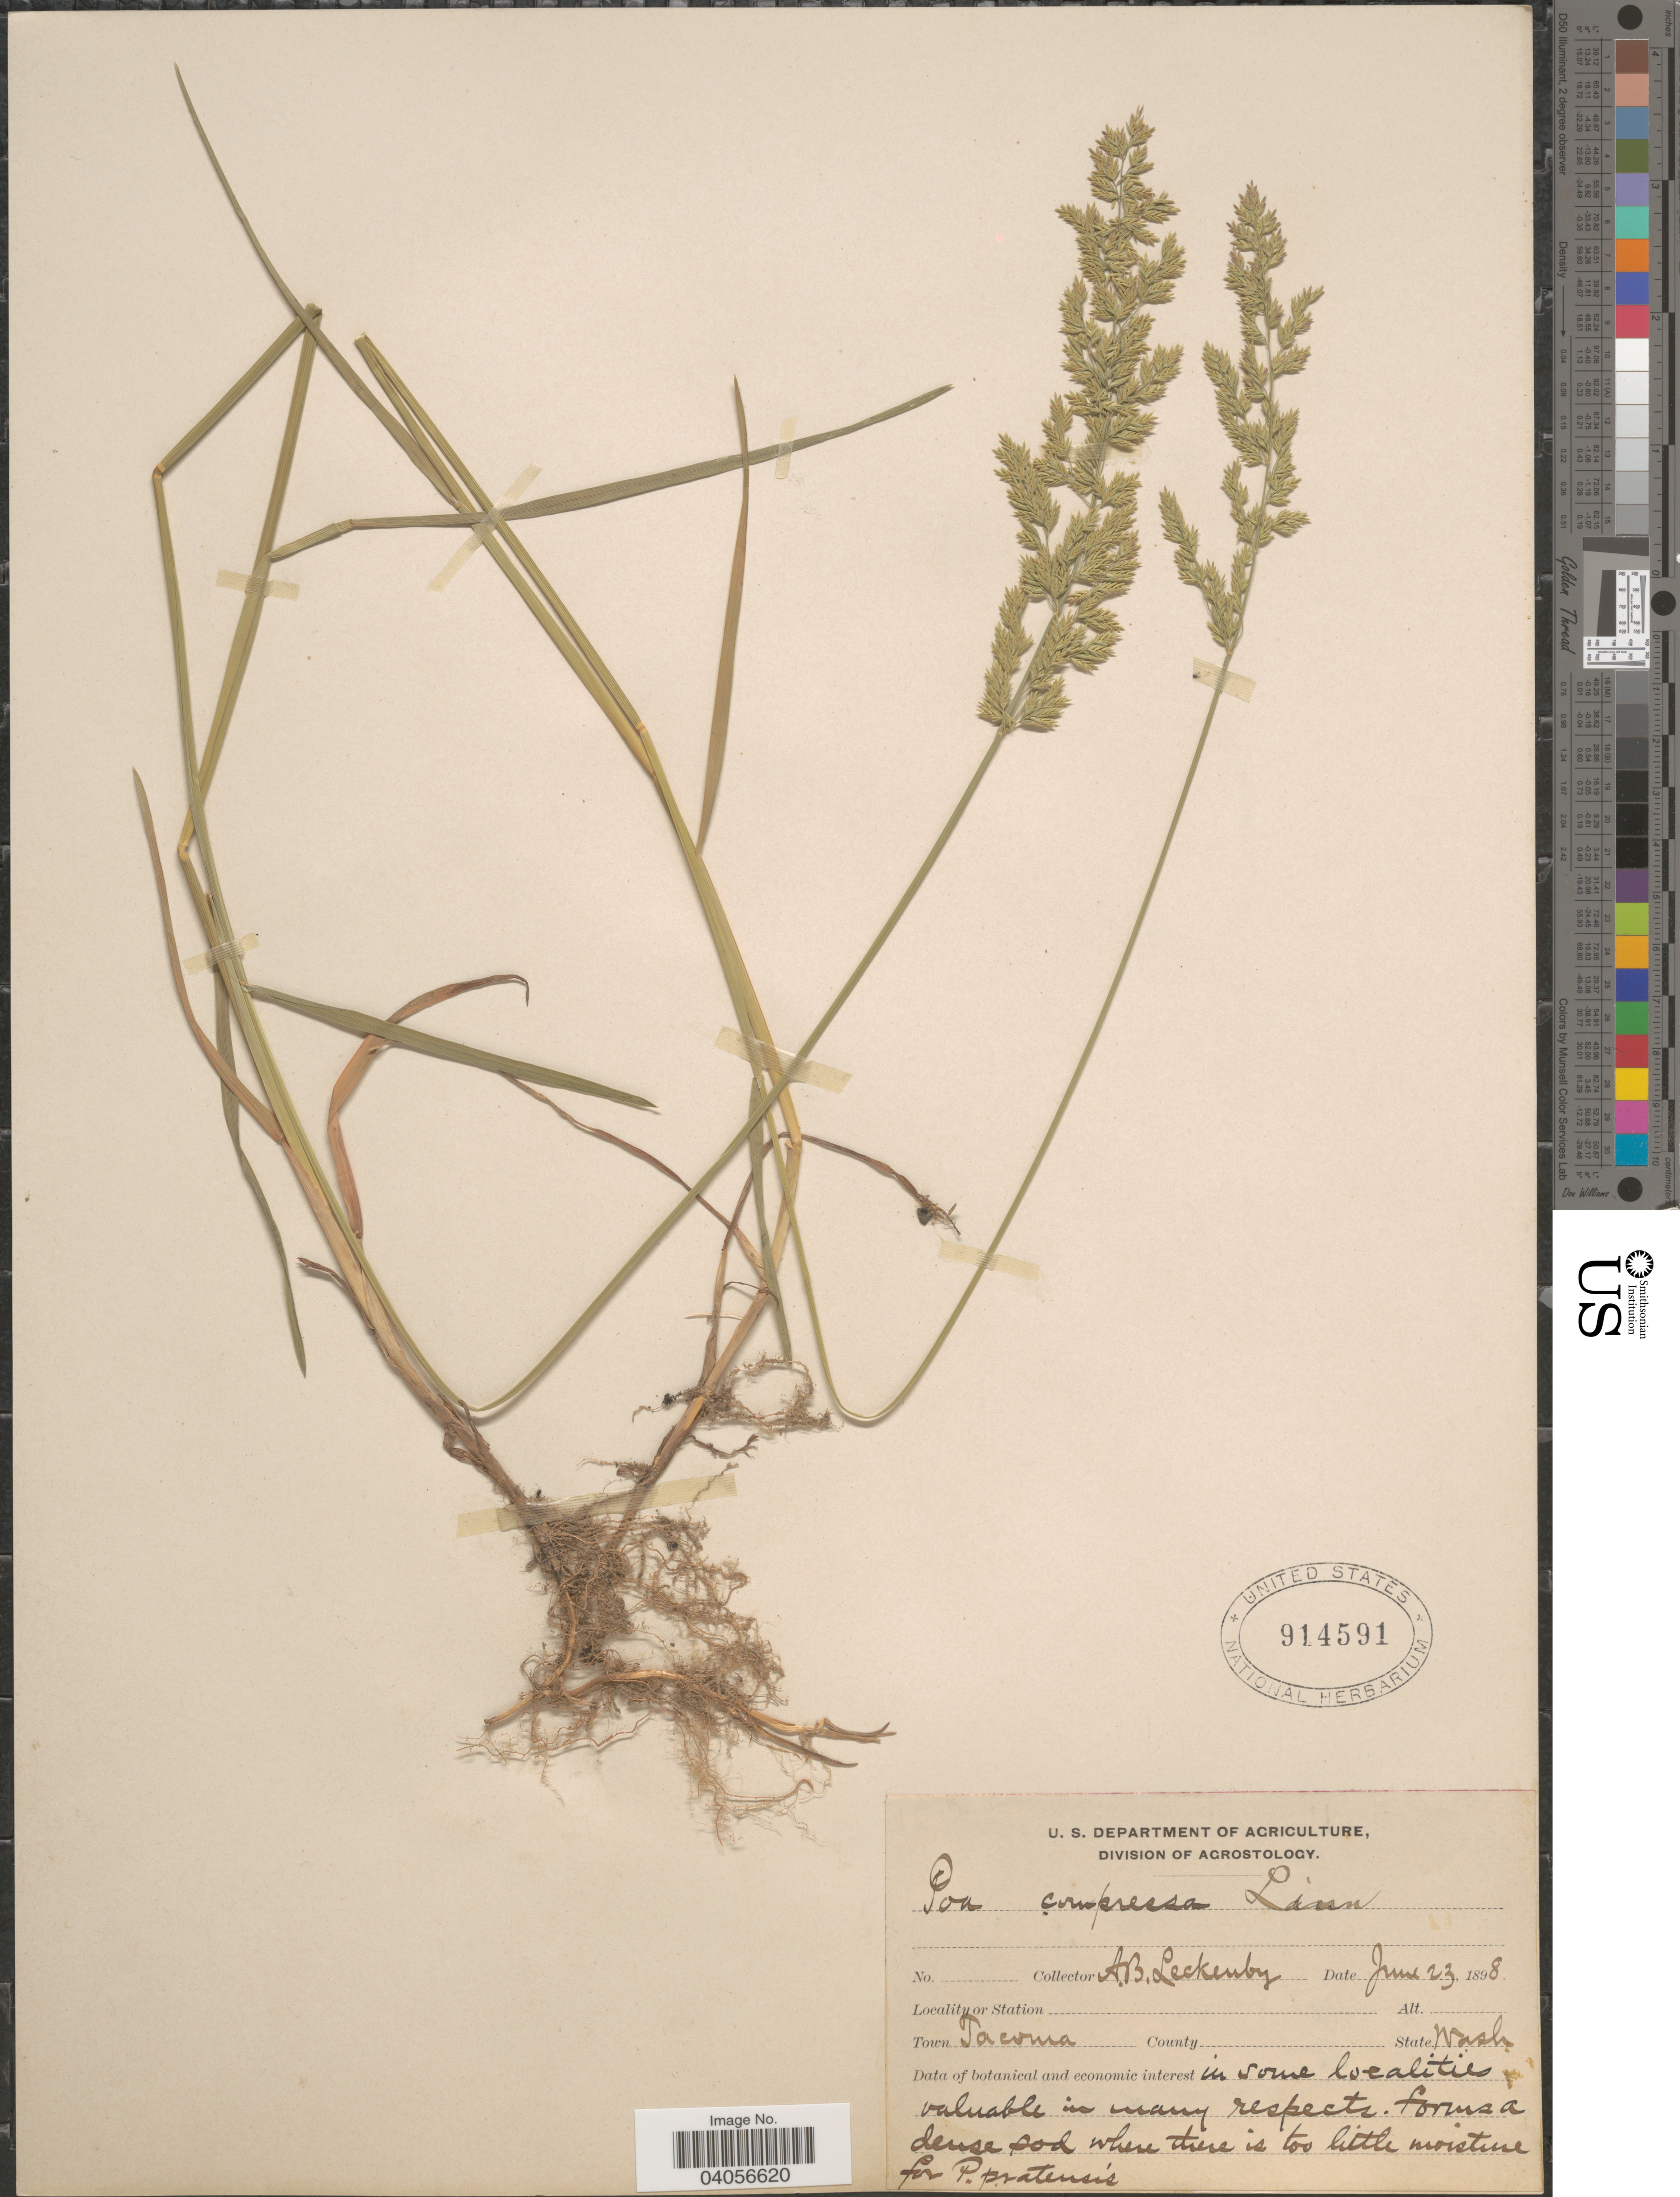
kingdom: Plantae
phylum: Tracheophyta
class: Liliopsida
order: Poales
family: Poaceae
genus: Poa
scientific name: Poa compressa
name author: L.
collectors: A. Leckenby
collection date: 1898-06-23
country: United States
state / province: Washington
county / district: Pierce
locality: Town Tacoma.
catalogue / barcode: US 914591